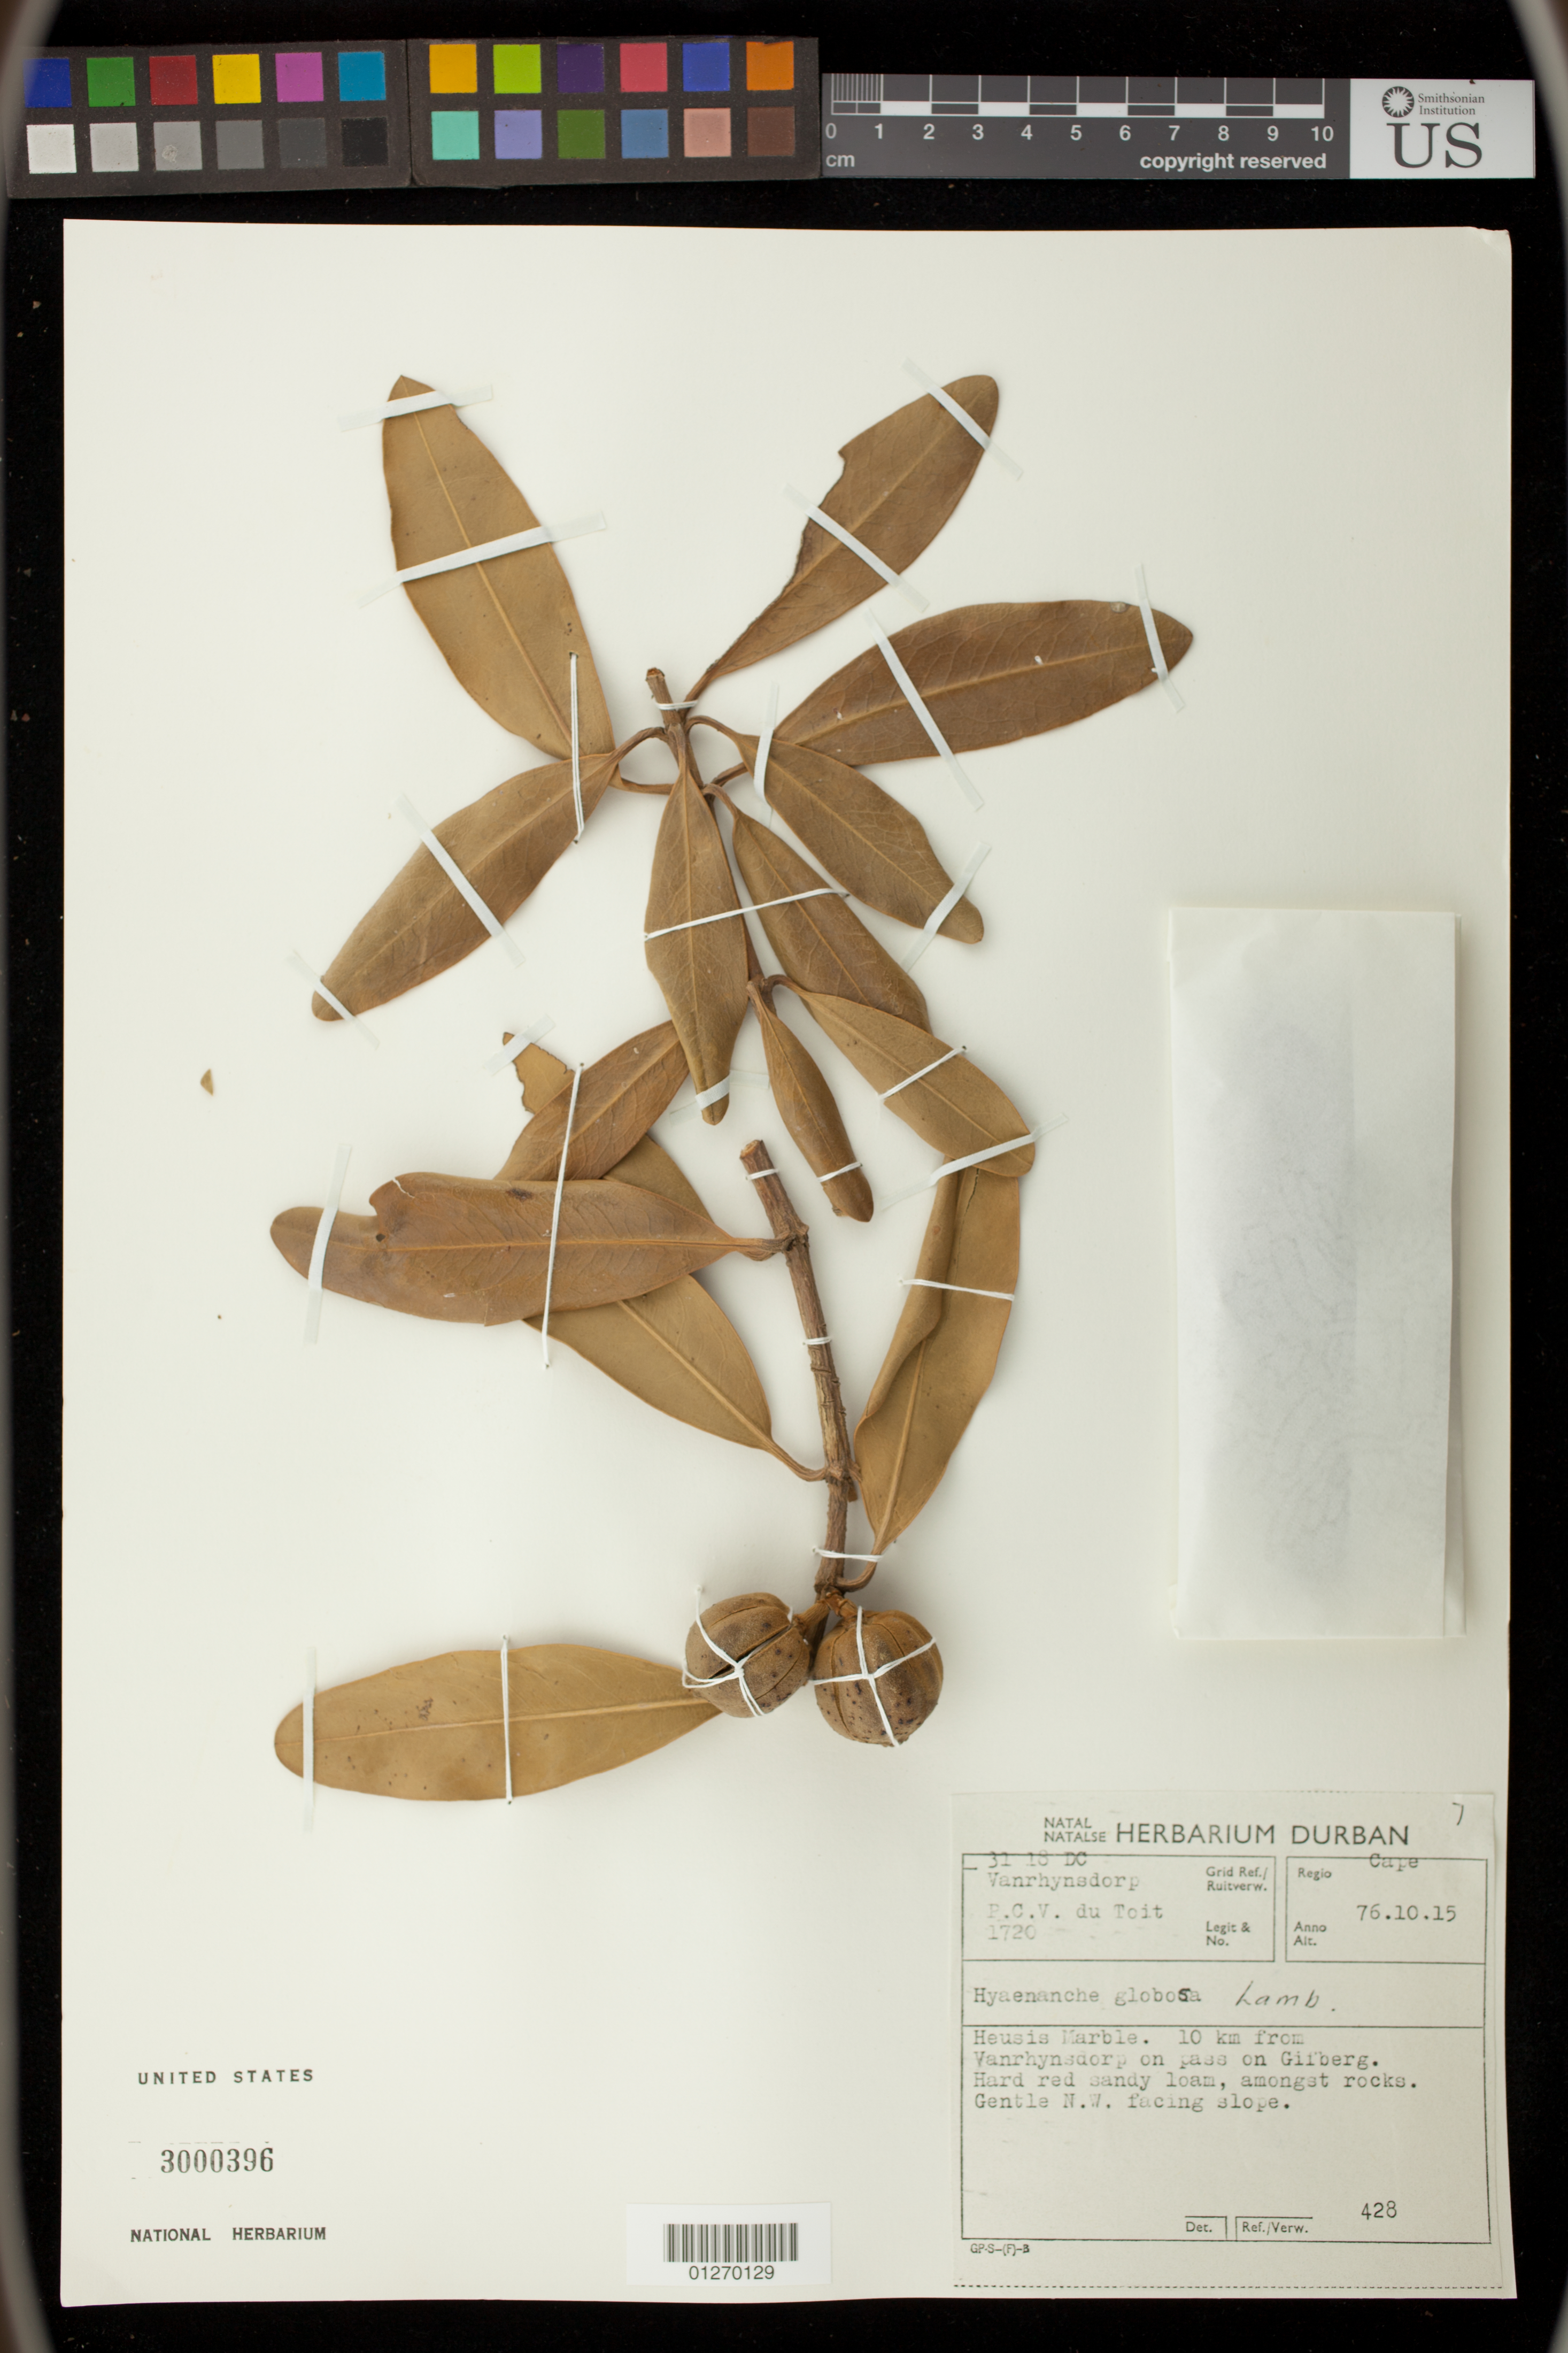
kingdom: Plantae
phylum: Tracheophyta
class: Magnoliopsida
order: Sapindales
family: Anacardiaceae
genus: Toxicodendron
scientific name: Toxicodendron quinquefoliolatum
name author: Q.H. Chen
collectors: P. Toit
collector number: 1720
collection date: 1976-10-15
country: South Africa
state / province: Western Cape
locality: Regio - Cape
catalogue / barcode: US 3000396